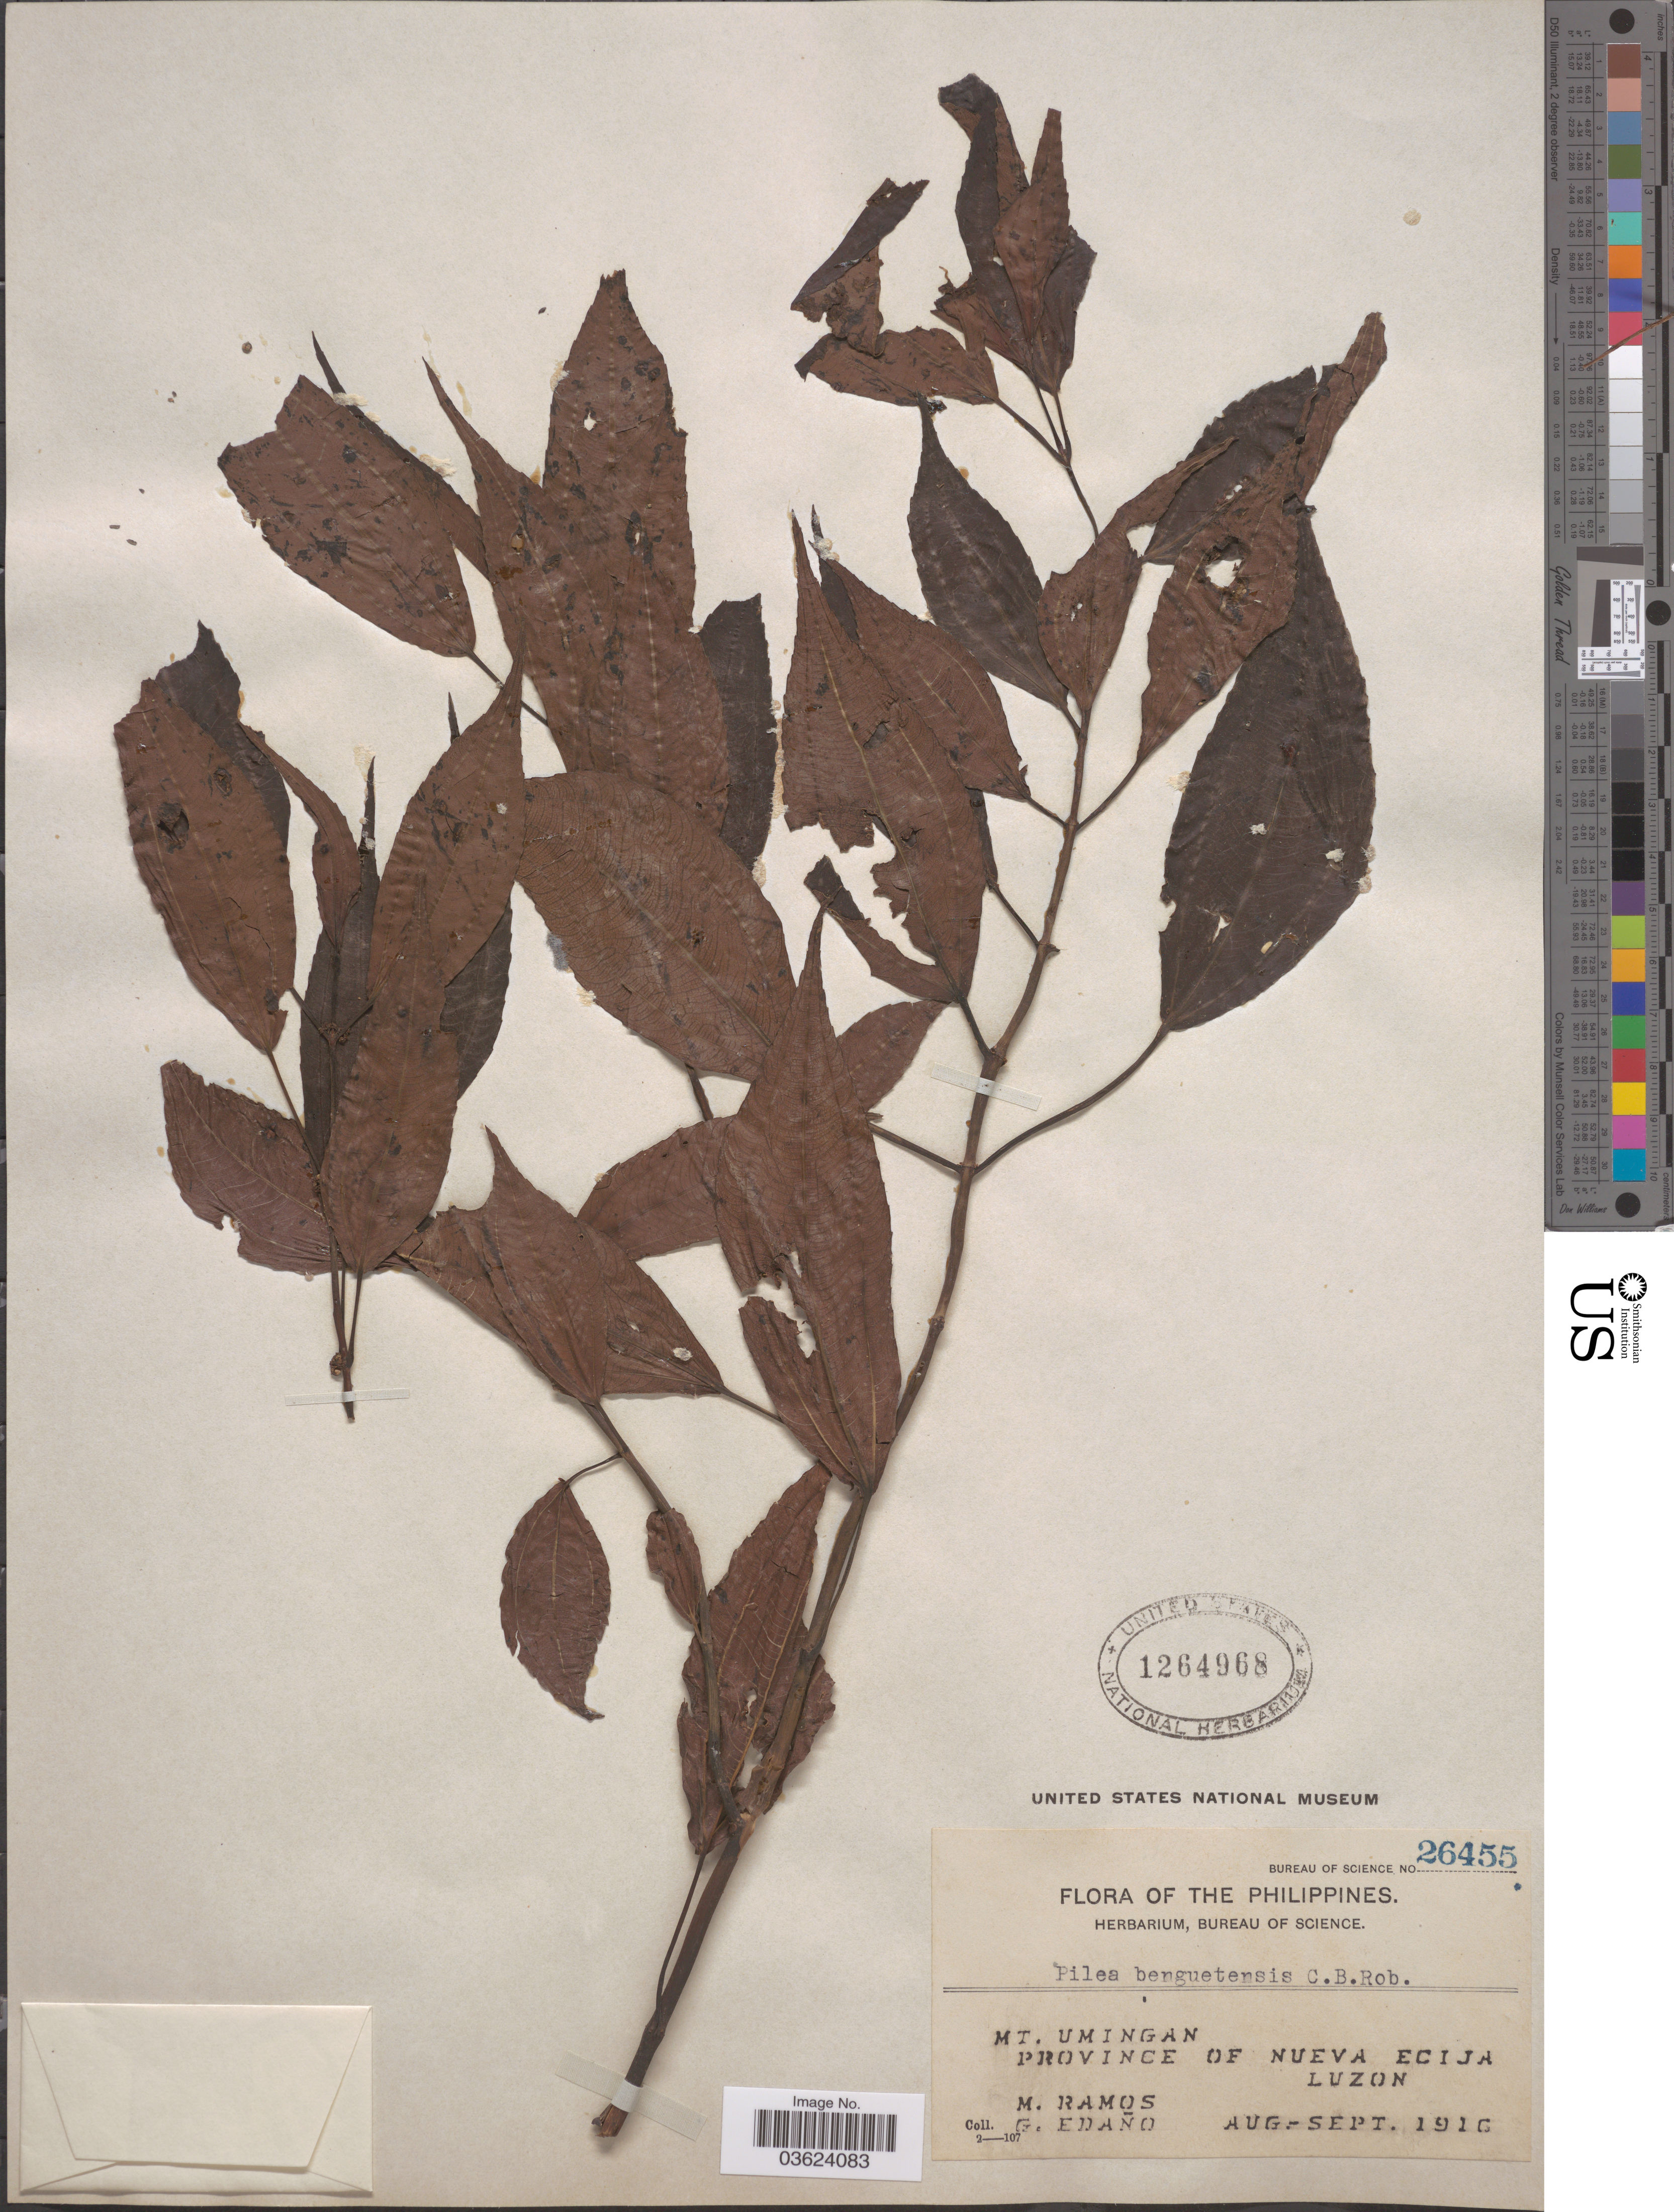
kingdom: Plantae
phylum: Tracheophyta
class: Magnoliopsida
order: Rosales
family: Urticaceae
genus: Pilea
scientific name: Pilea benguetensis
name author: C.B. Rob.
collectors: M. Ramos & G. Edaño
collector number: Bureau of Science 26455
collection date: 1916-08/1916-09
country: Philippines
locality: Mt. Umingan. Province of Nueva Ecija. Luzon.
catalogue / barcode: US 1264968